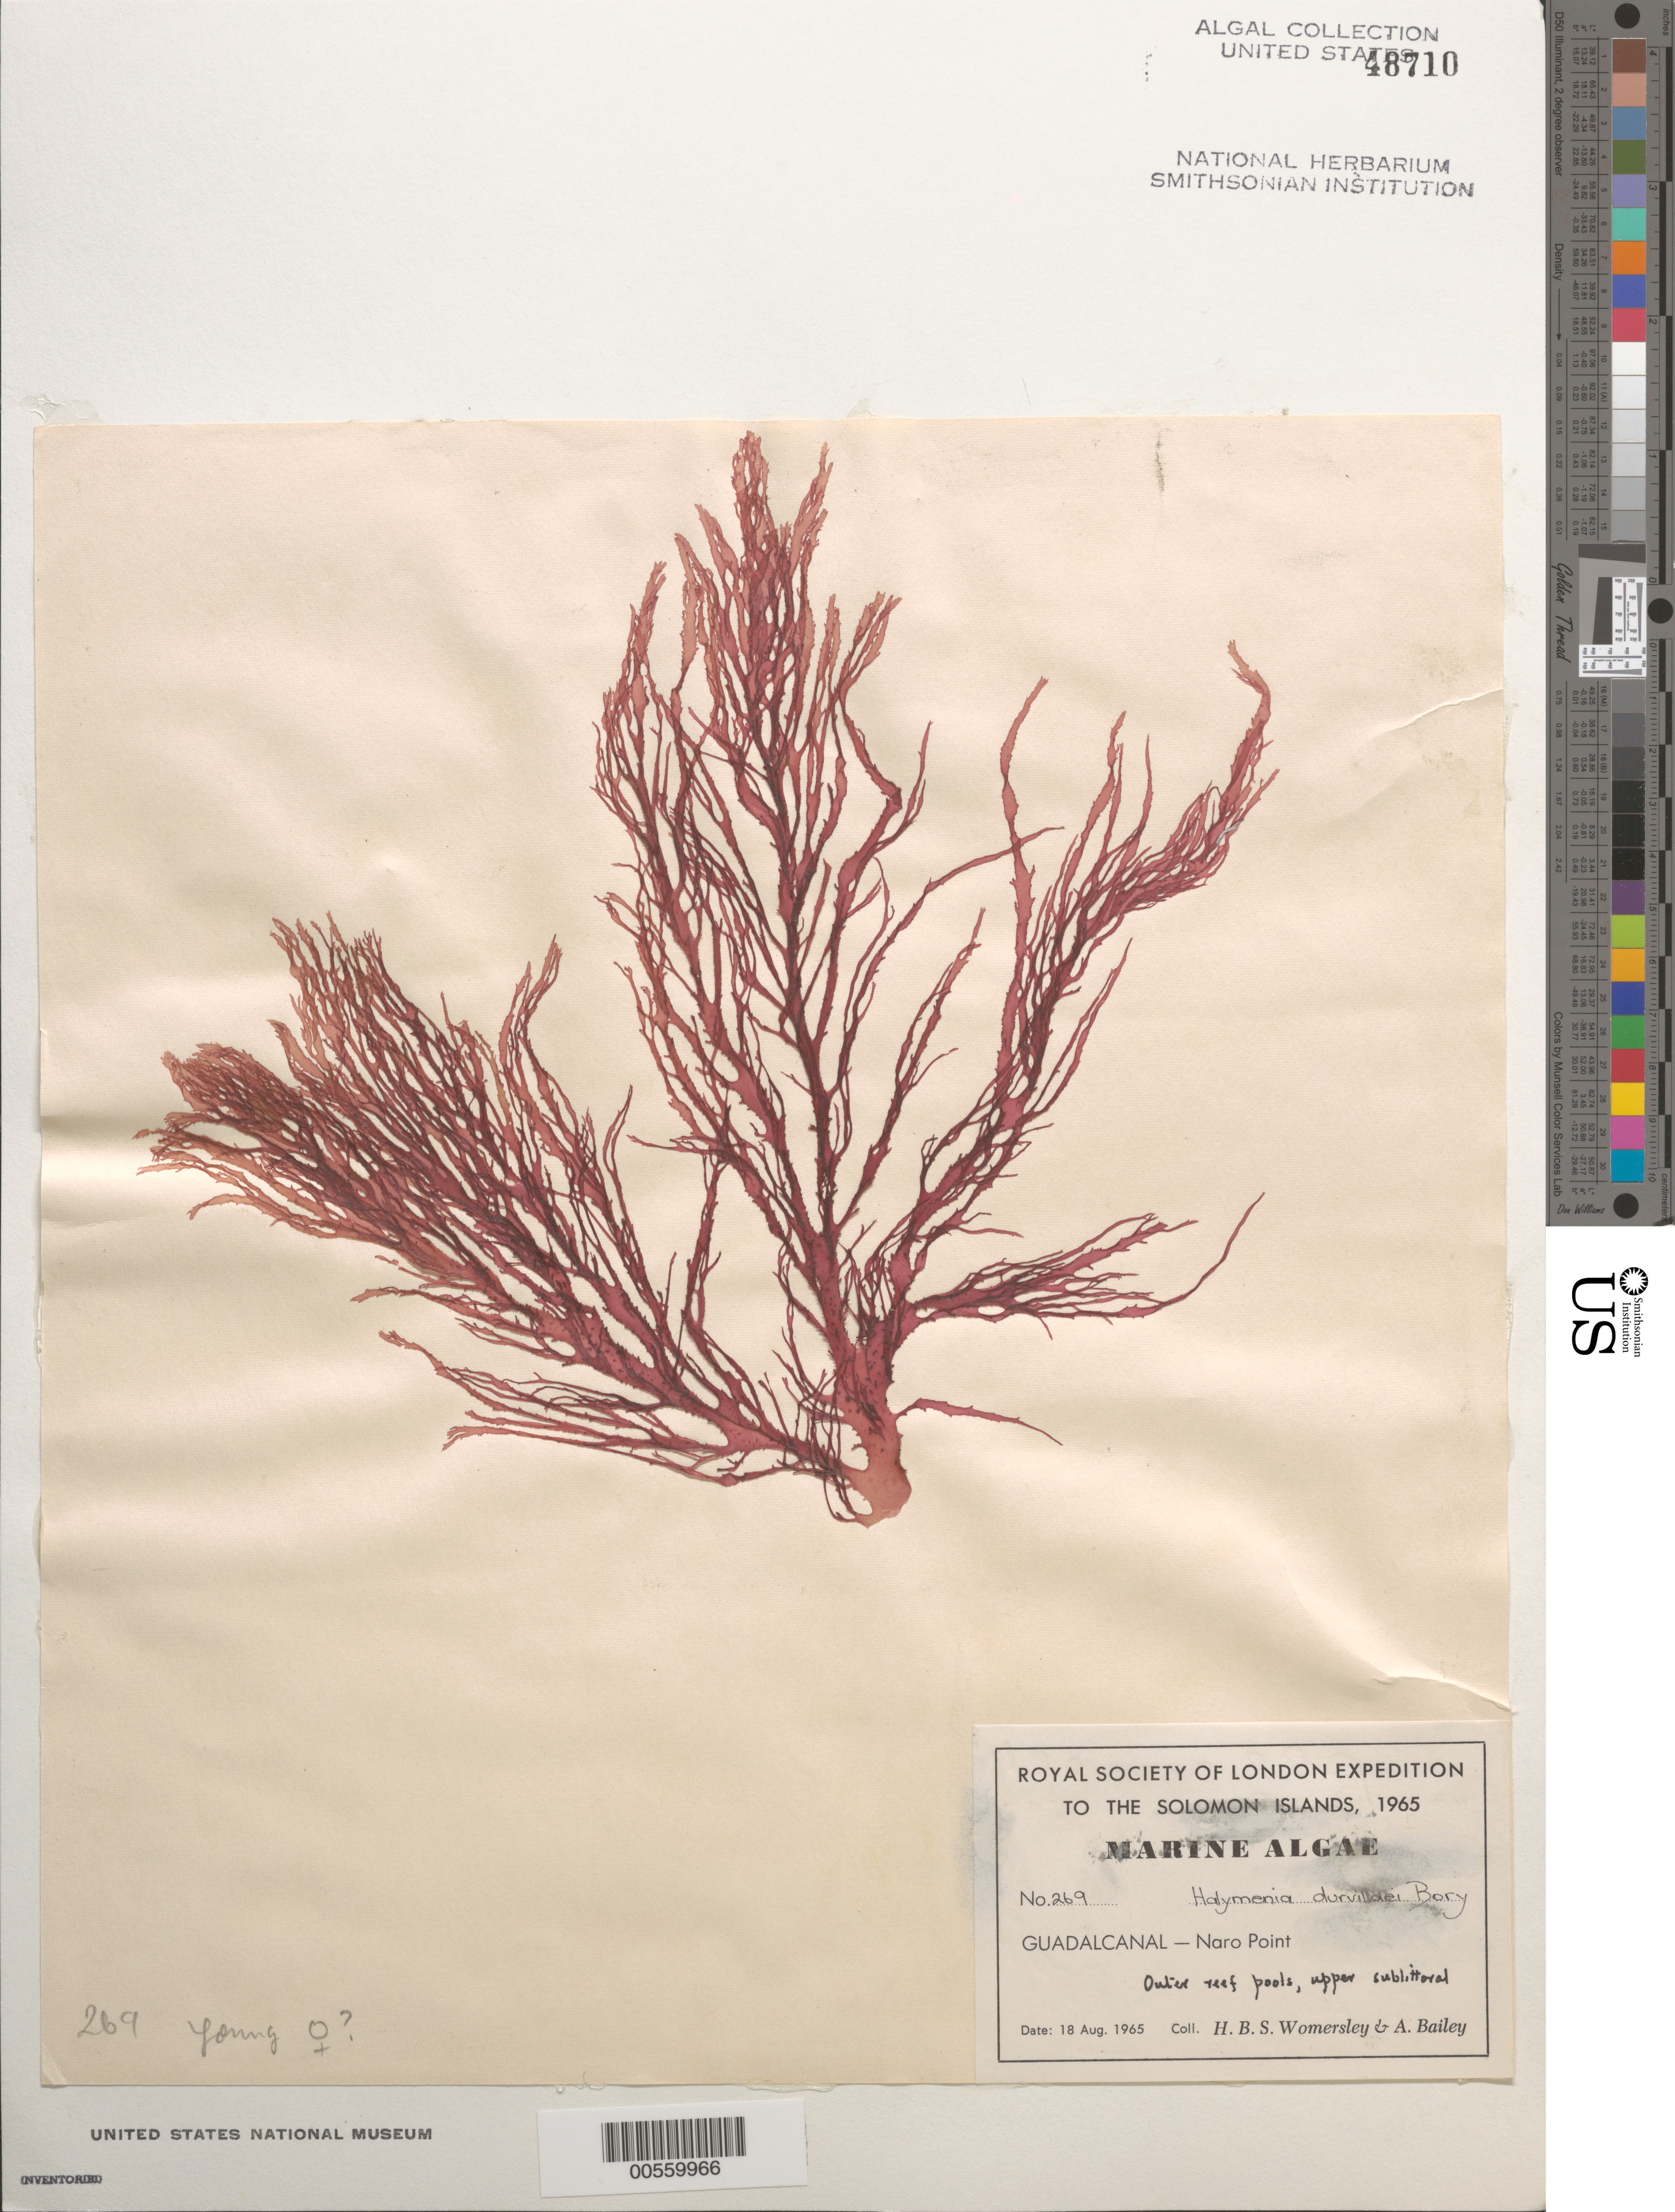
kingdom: Plantae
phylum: Rhodophyta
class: Florideophyceae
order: Halymeniales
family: Halymeniaceae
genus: Halymenia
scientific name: Halymenia durvillaei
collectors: H. B. S. Womersley & A. Bailey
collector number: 269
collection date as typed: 18 Aug 1965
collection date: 1965-08-18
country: Solomon Islands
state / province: Guadalcanal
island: Guadalcanal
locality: Naro Point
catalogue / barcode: US 48710